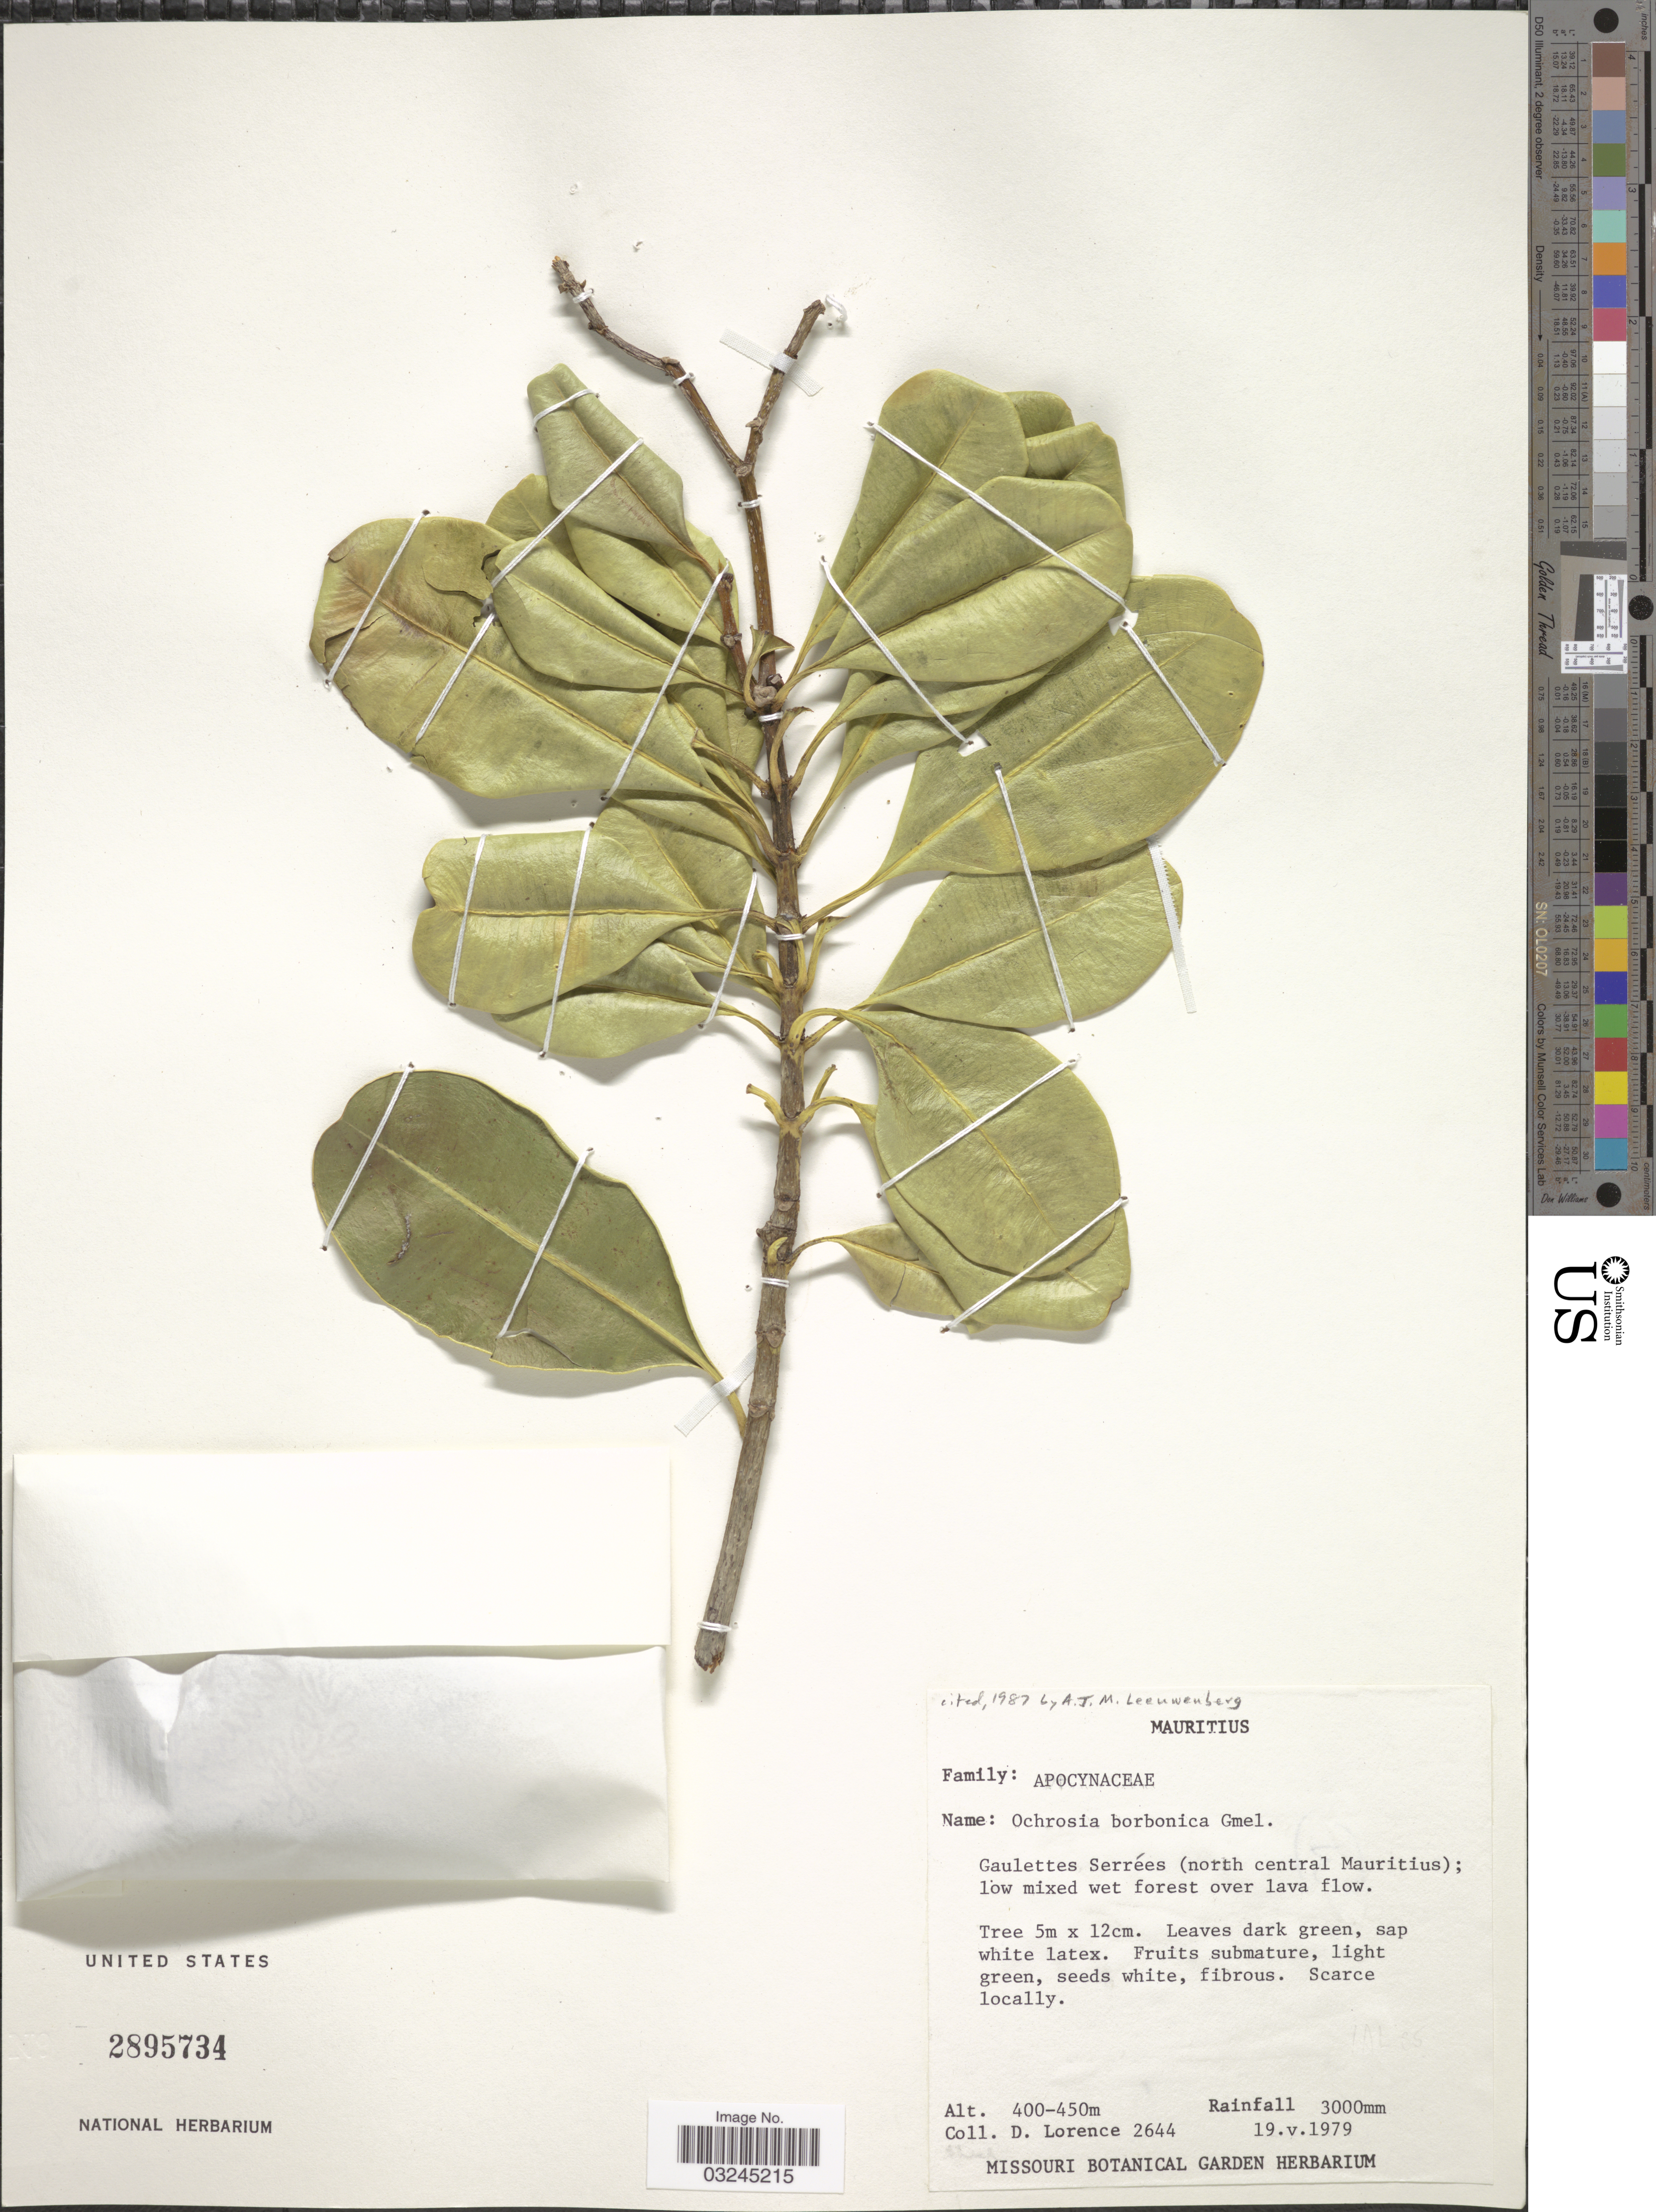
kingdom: Plantae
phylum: Tracheophyta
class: Magnoliopsida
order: Gentianales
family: Apocynaceae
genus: Ochrosia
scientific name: Ochrosia borbonica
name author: J.F. Gmel.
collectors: D. Lorence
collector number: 2644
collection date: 1979-05-19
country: Mauritius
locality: Gaulettes Serrées (north central Mauritius).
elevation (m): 400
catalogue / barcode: US 2895734